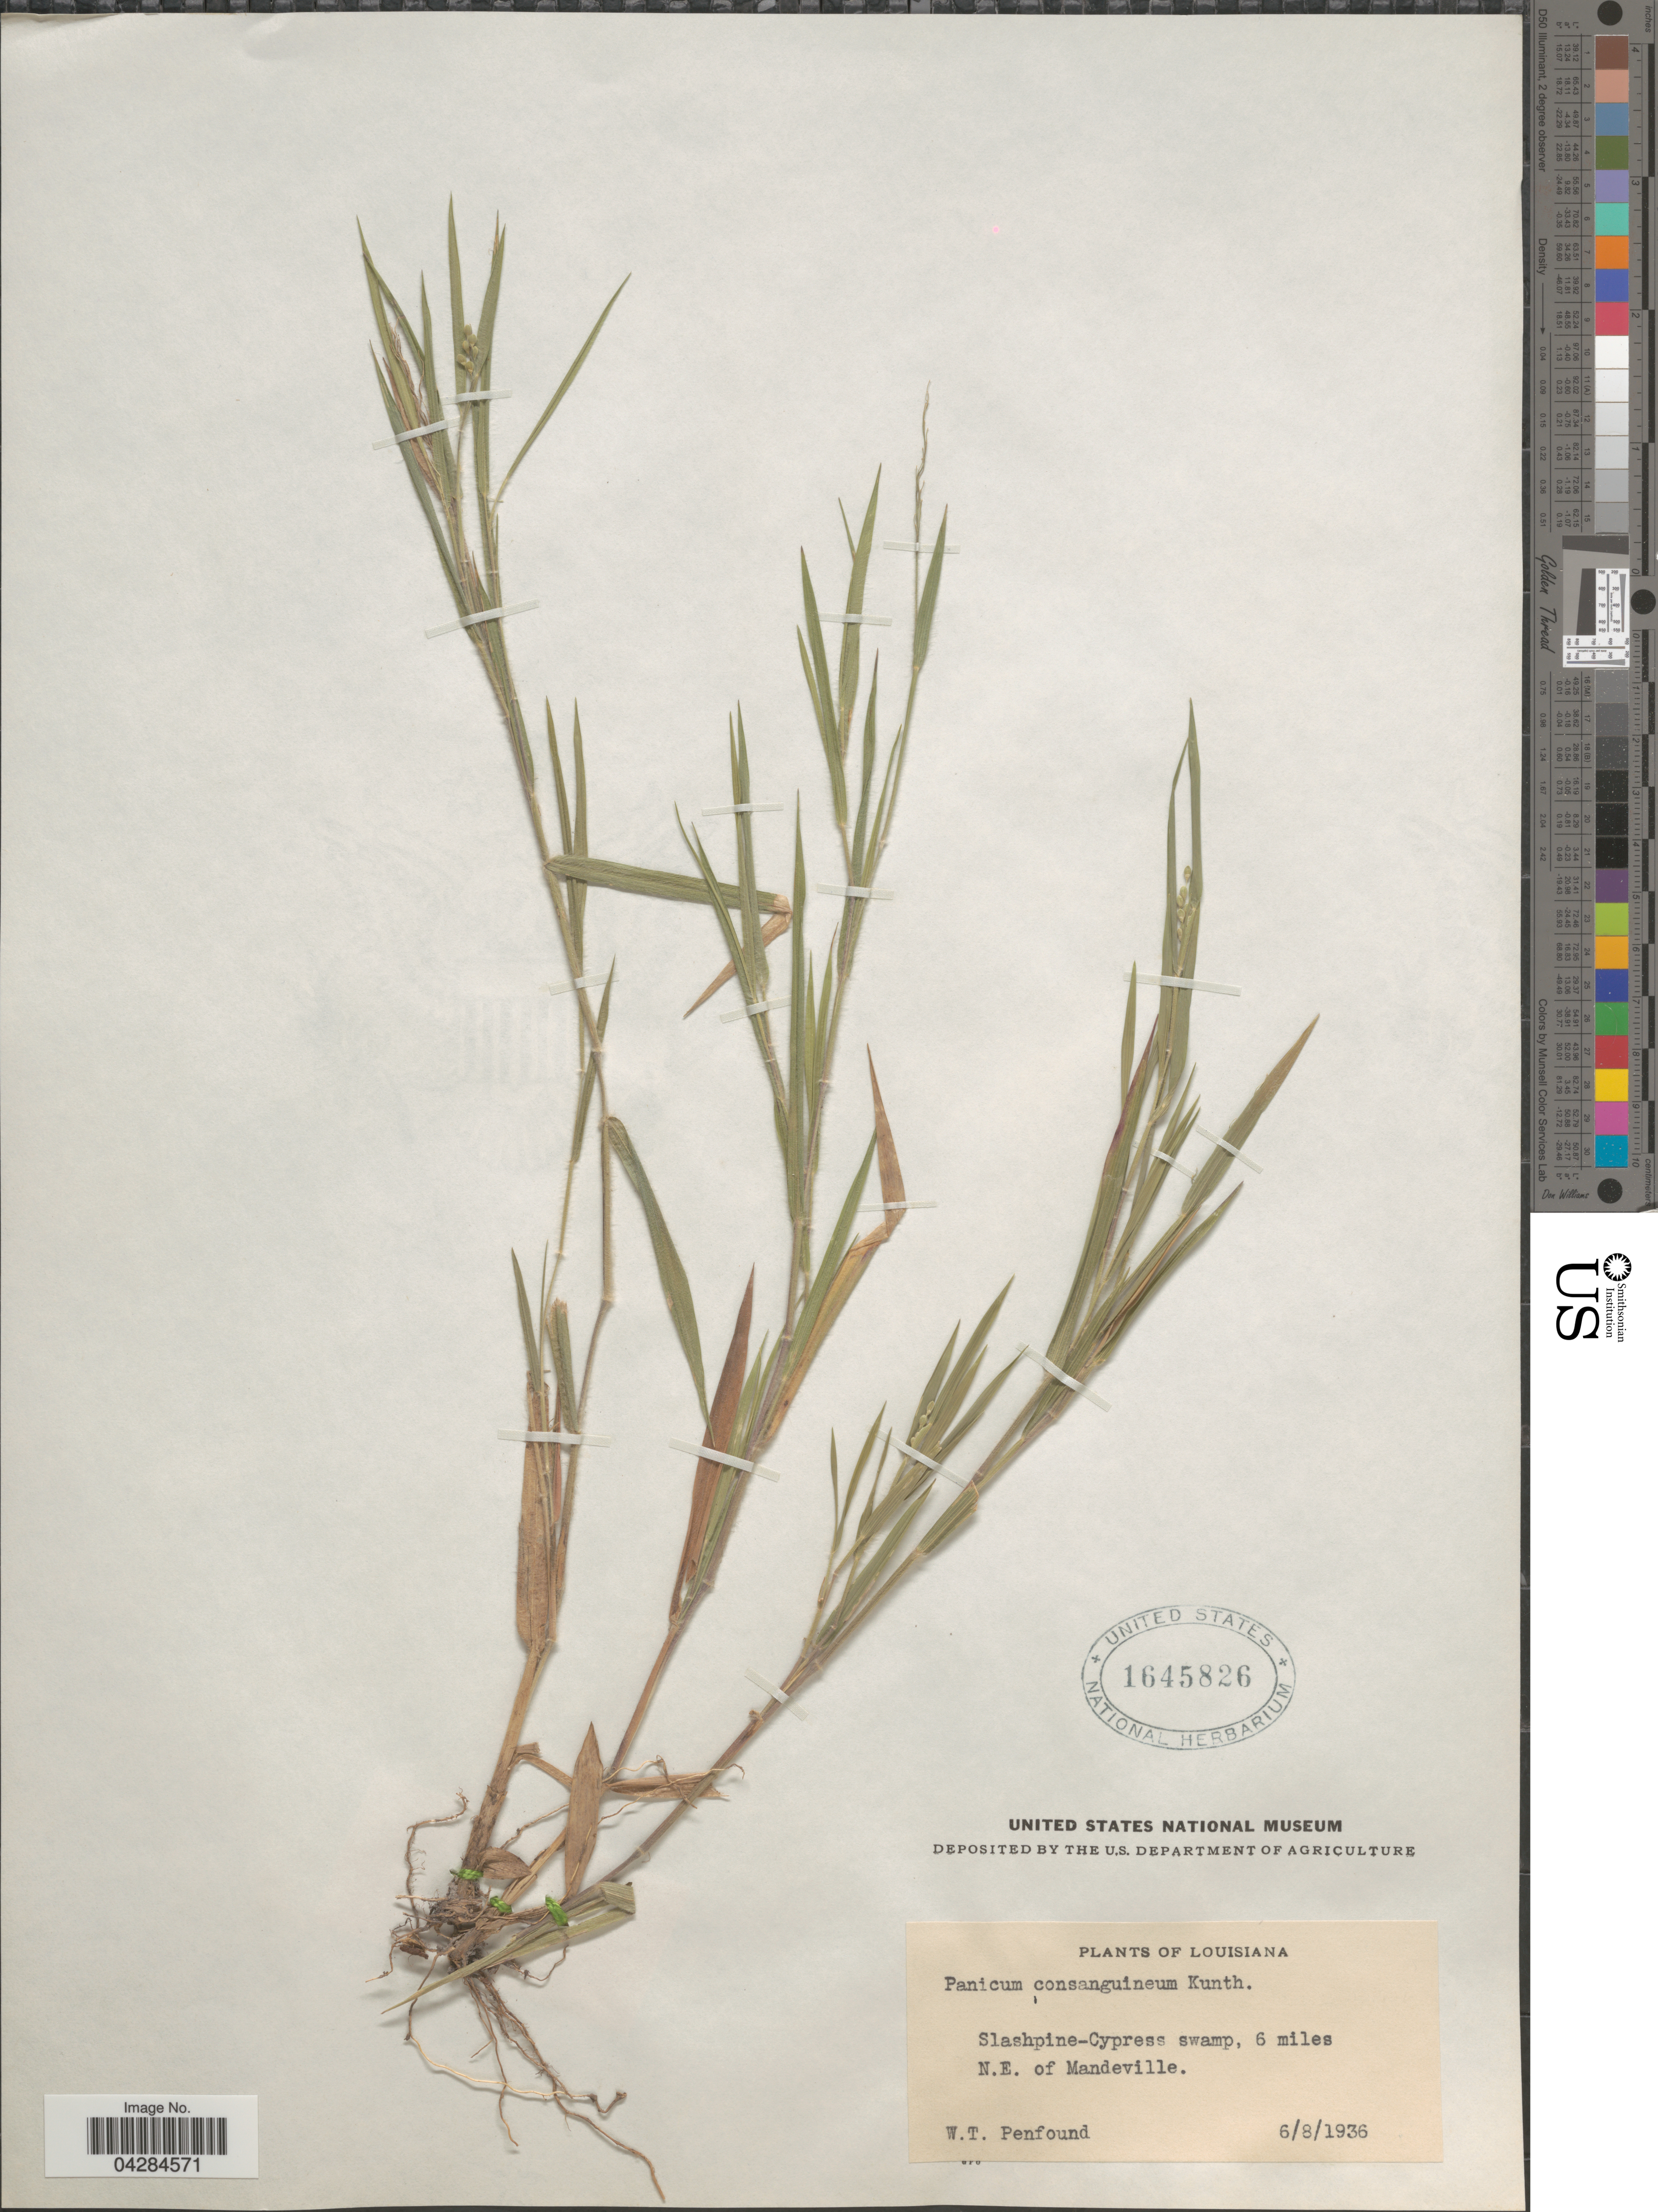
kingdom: Plantae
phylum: Tracheophyta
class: Liliopsida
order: Poales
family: Poaceae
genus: Dichanthelium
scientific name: Dichanthelium ovale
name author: (Elliott) Gould & C.A. Clark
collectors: W. Penfound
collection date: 1936-06-08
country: United States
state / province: Louisiana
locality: Slashpine-Cypress swamp, 6 miles N.E. of Mandeville.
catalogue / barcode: US 1645826